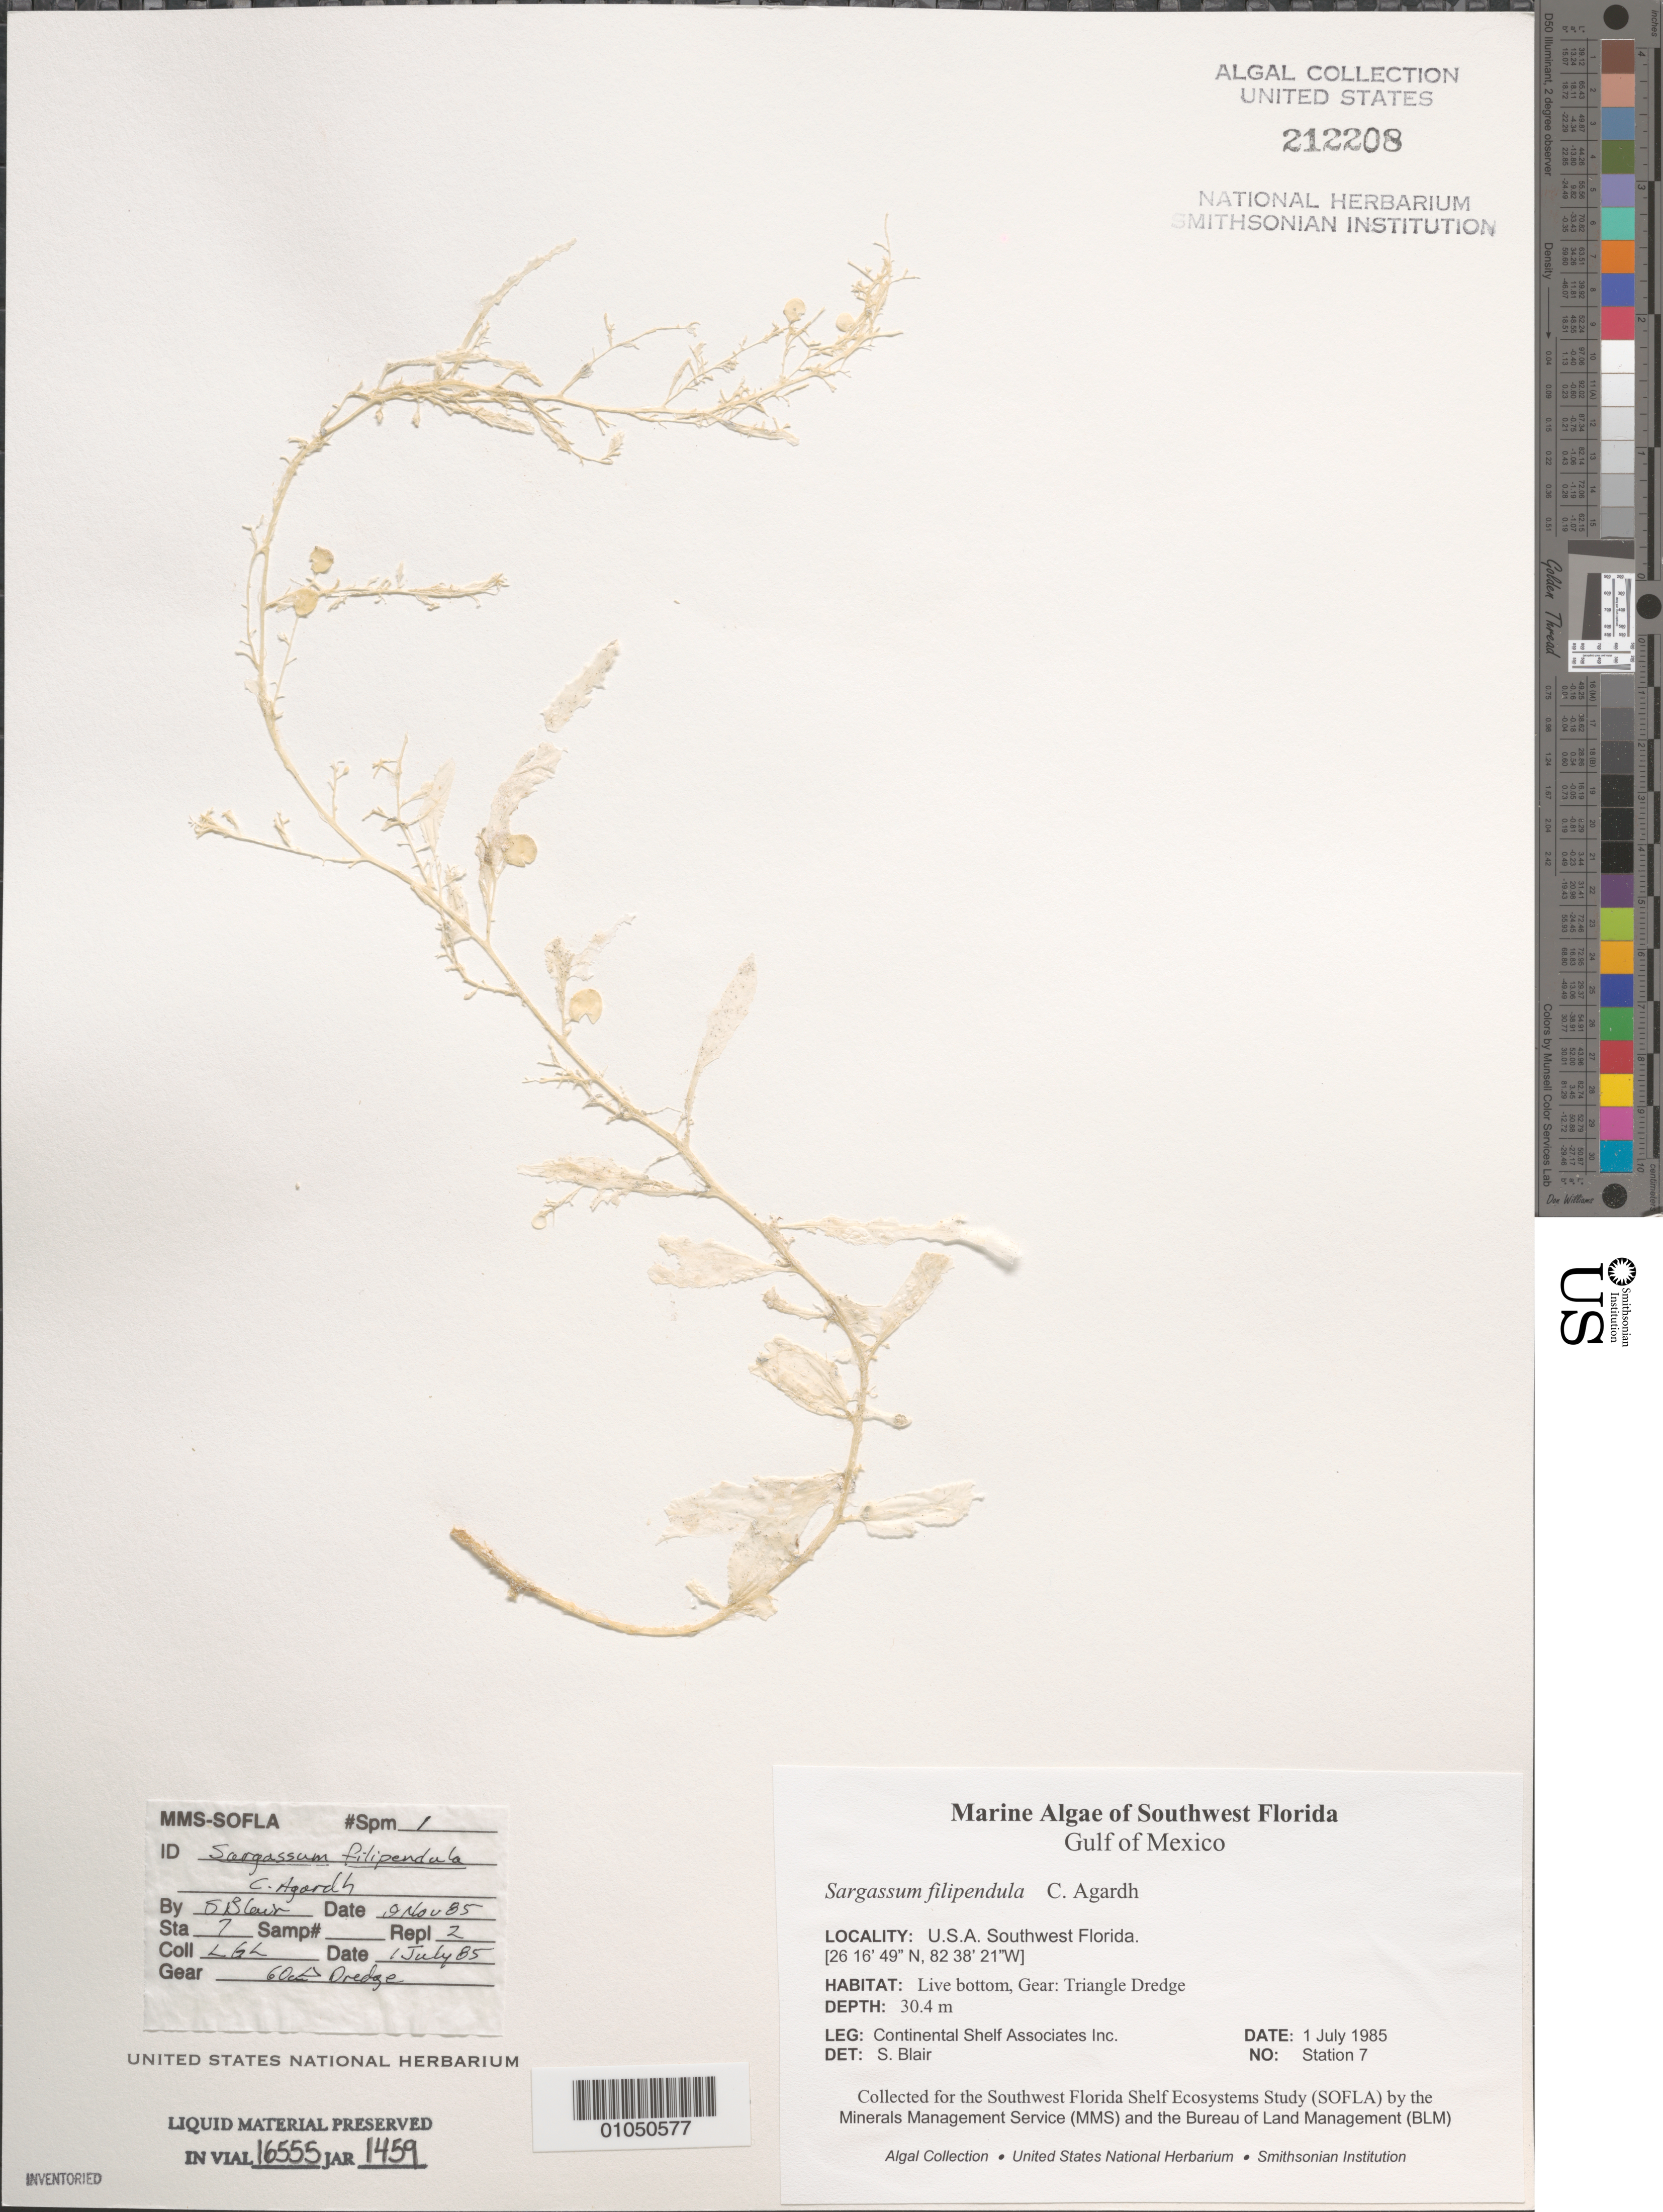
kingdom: Chromista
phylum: Ochrophyta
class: Phaeophyceae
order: Fucales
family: Sargassaceae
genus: Sargassum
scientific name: Sargassum filipendula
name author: C. Agardh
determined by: Blair, S. M.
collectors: Continental Shelf Associates Inc.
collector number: Station 7 Repl 2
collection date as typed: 01 Jul 1985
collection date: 1985-07-01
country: United States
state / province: Florida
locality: Gulf of Mexico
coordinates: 26 16'49"N, 82 38'21"W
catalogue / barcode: US 212208